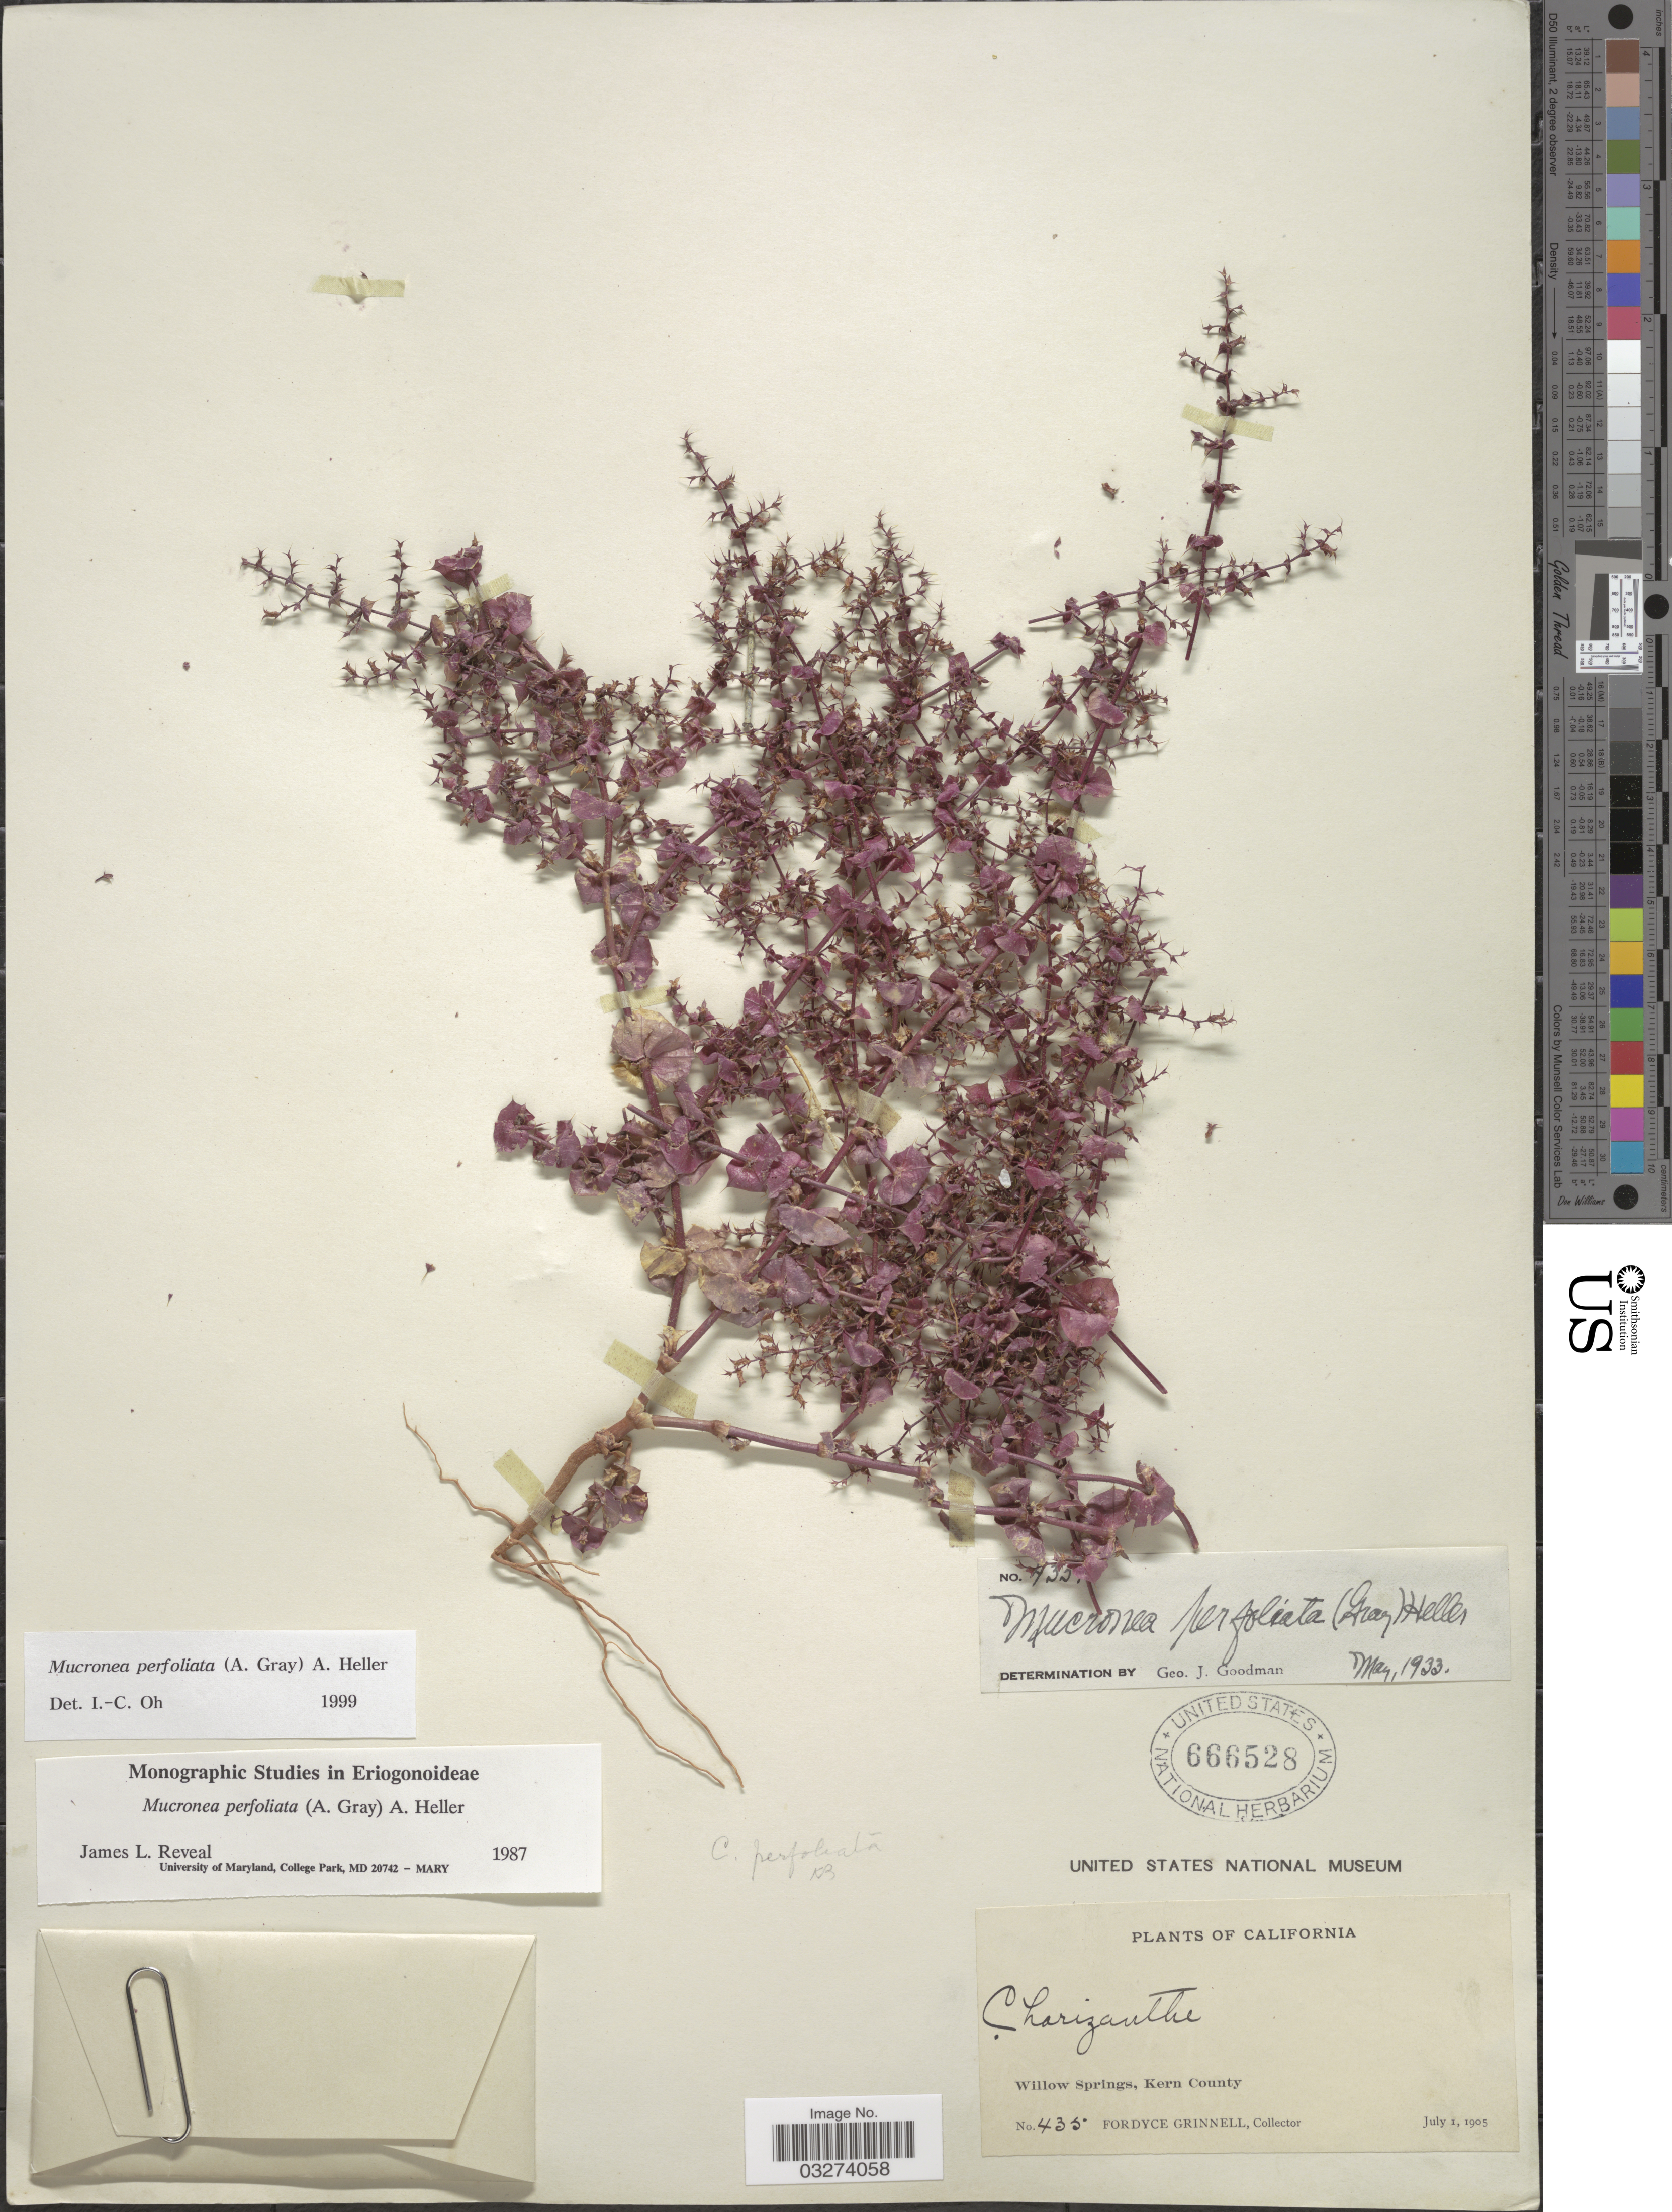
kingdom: Plantae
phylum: Tracheophyta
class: Magnoliopsida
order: Caryophyllales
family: Polygonaceae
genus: Mucronea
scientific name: Mucronea perfoliata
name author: (A. Gray) A. Heller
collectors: F. Grinnell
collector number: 435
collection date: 1905-07-01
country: United States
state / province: California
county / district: Kern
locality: Willow Springs, Kern County.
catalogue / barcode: US 666528